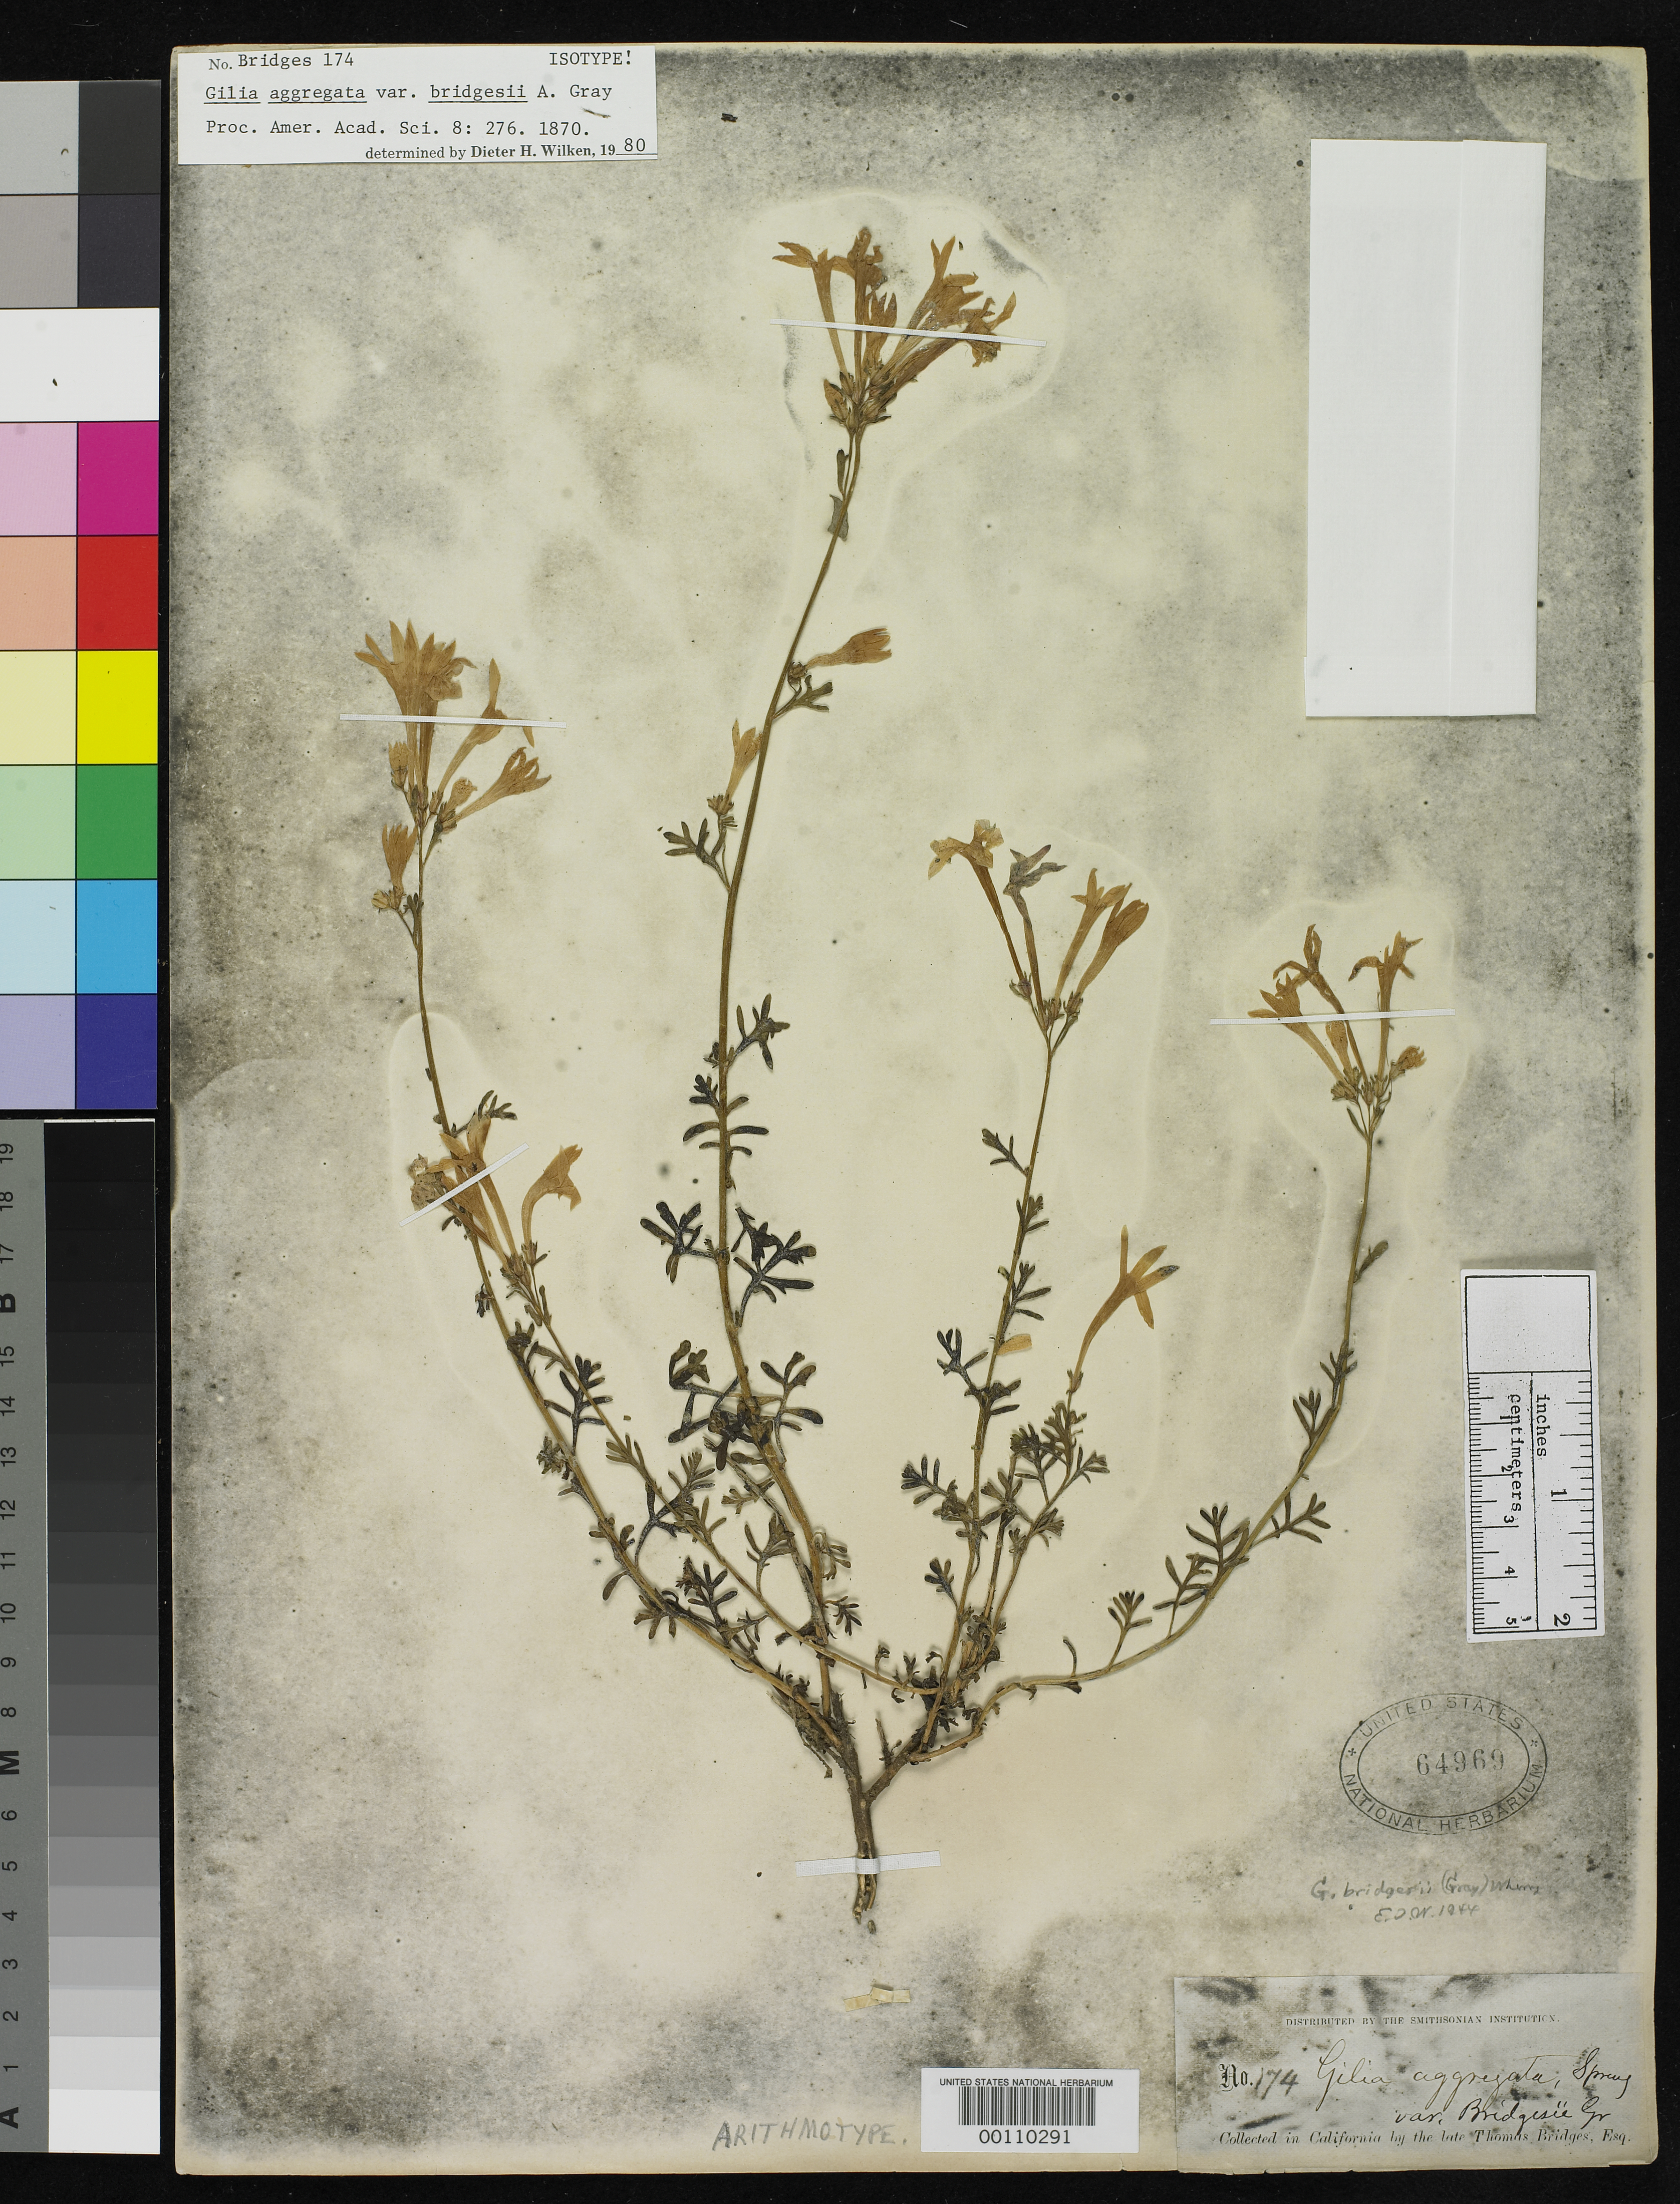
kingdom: Plantae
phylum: Tracheophyta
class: Magnoliopsida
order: Ericales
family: Polemoniaceae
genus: Gilia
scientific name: Gilia aggregata var. bridgesii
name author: A. Gray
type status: Type Collection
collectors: T. Bridges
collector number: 174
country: United States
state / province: California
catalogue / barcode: US 64969